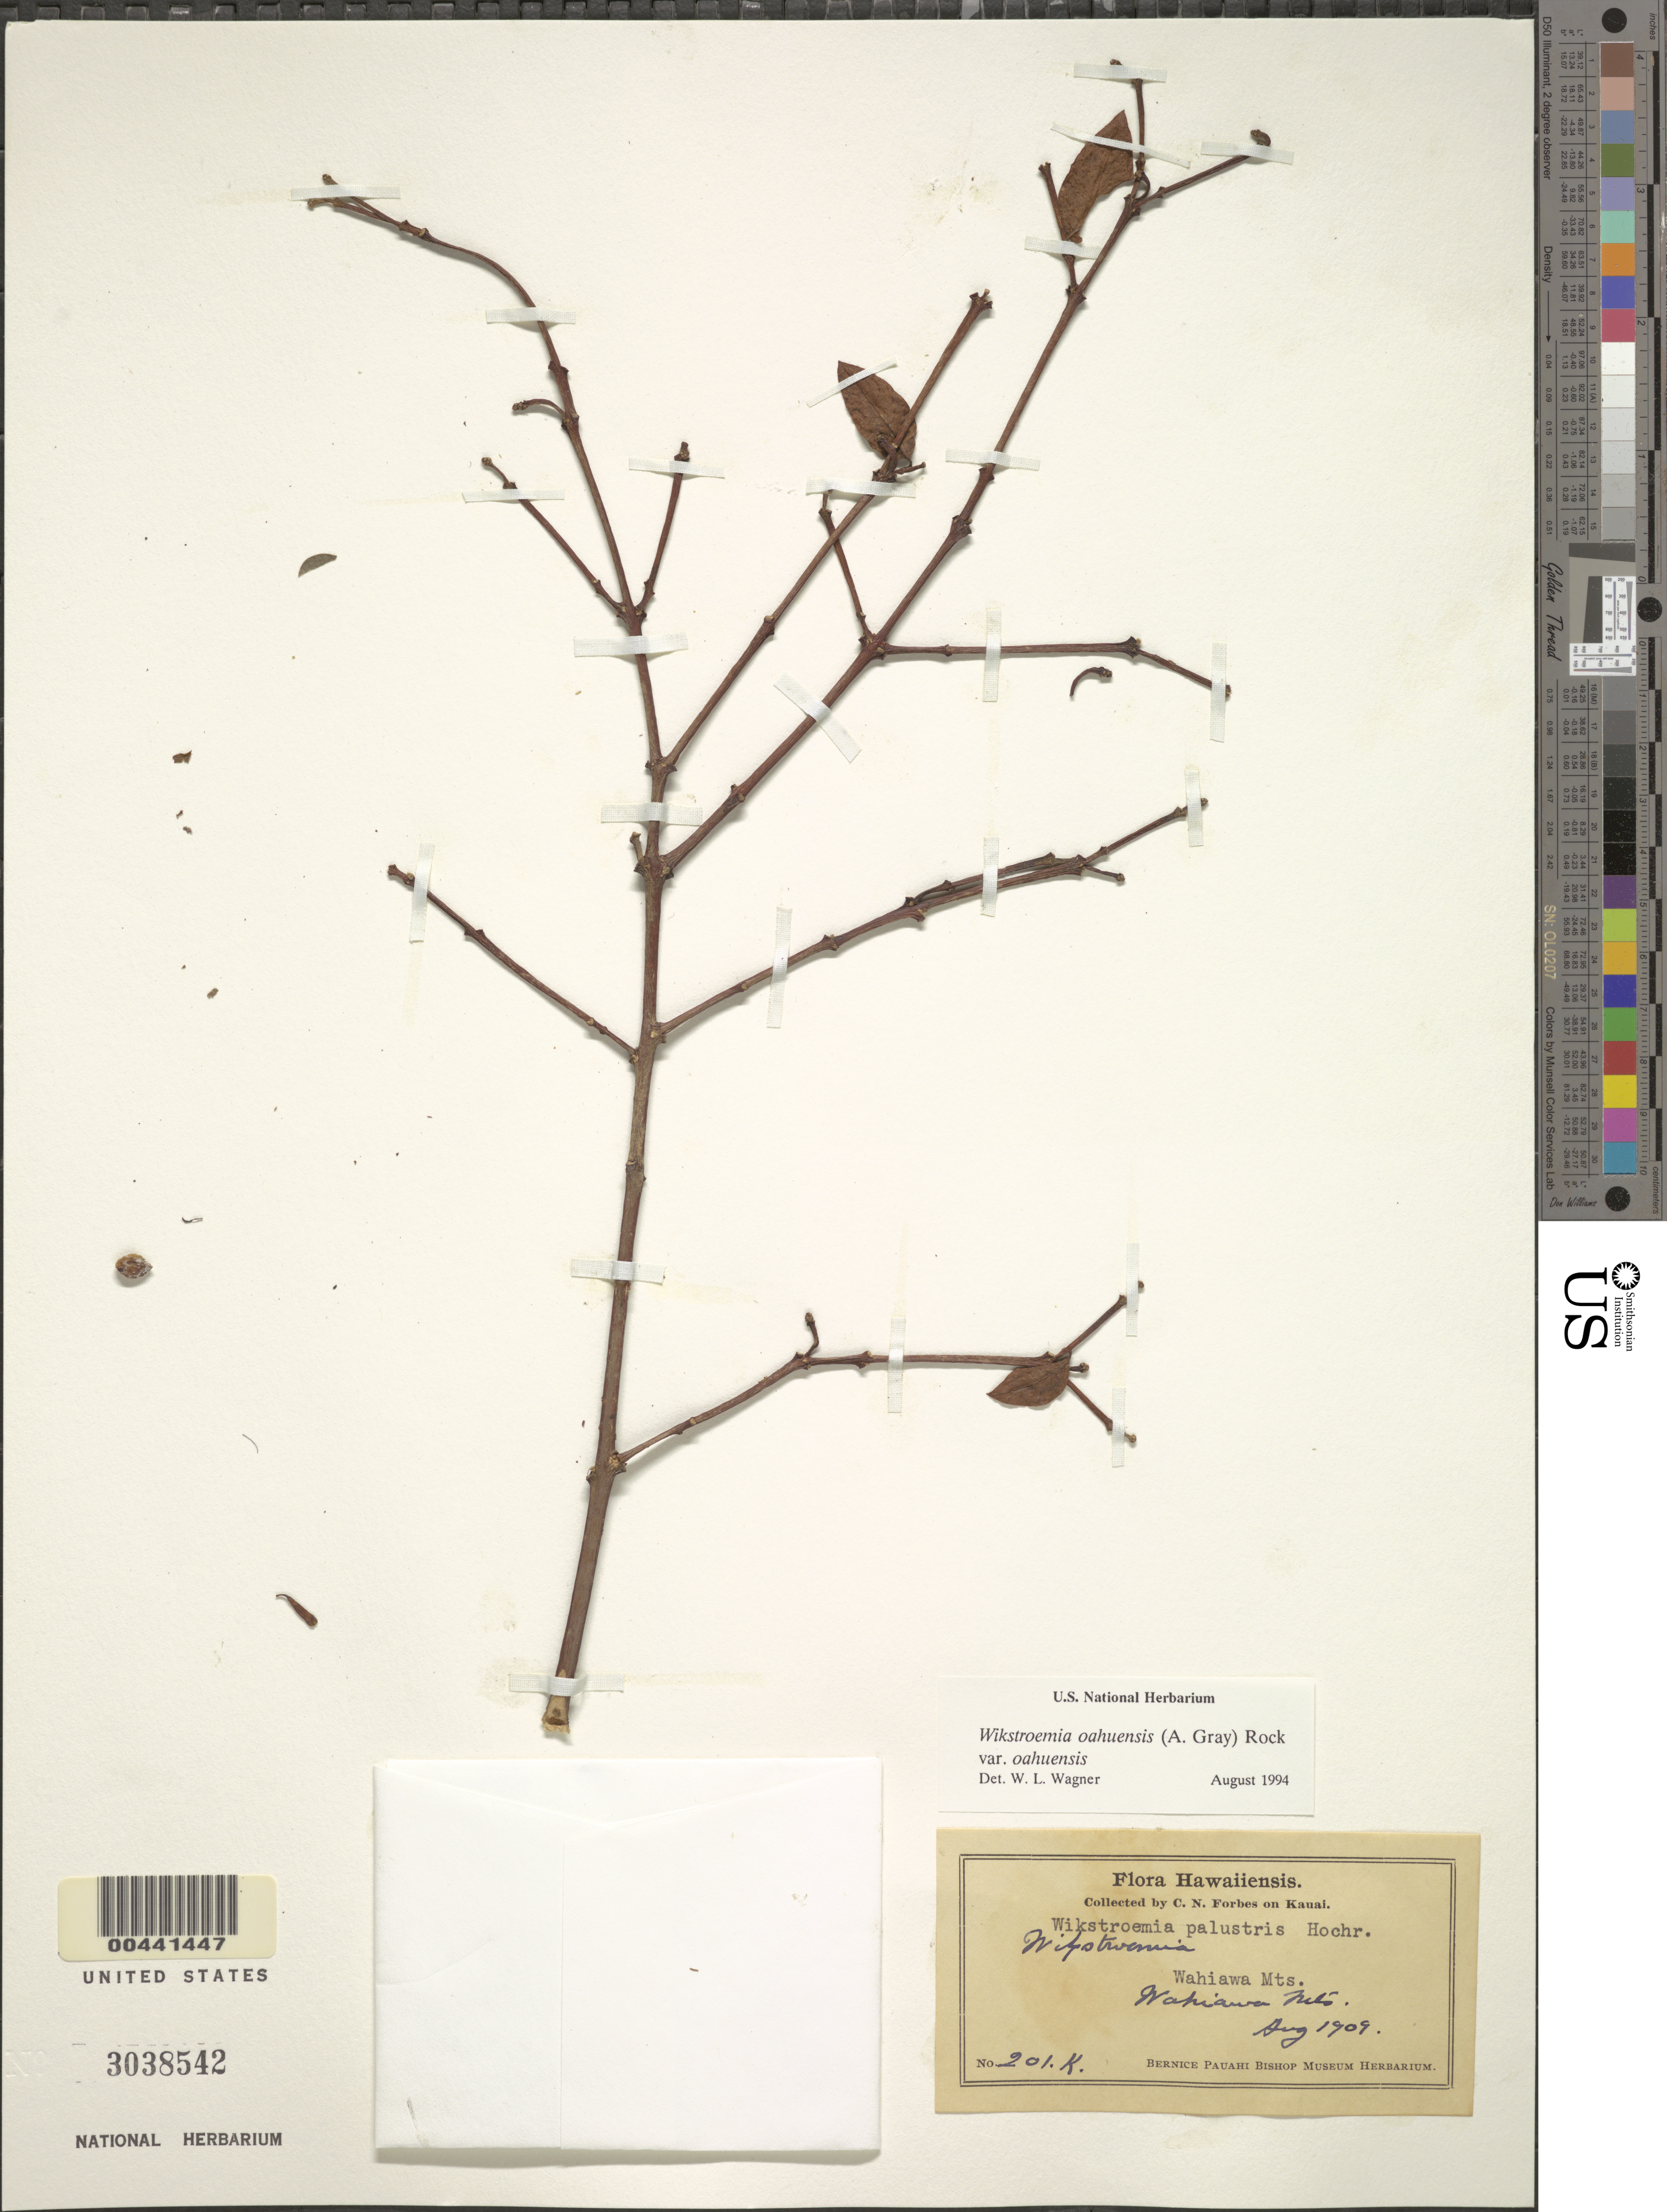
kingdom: Plantae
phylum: Tracheophyta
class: Magnoliopsida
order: Malvales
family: Thymelaeaceae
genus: Wikstroemia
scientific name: Wikstroemia oahuensis var. oahuensis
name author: (A. Gray) Rock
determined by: Wagner, W. L., (BOT), Smithsonian Institution - National Museum of Natural History (UNITED STATES)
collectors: C. N. Forbes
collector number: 201.K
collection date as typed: Aug 1909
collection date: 1909-08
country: United States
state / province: Hawaii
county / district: Kauai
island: Kaua'i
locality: Wahiawa Mts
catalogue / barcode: US 3038542